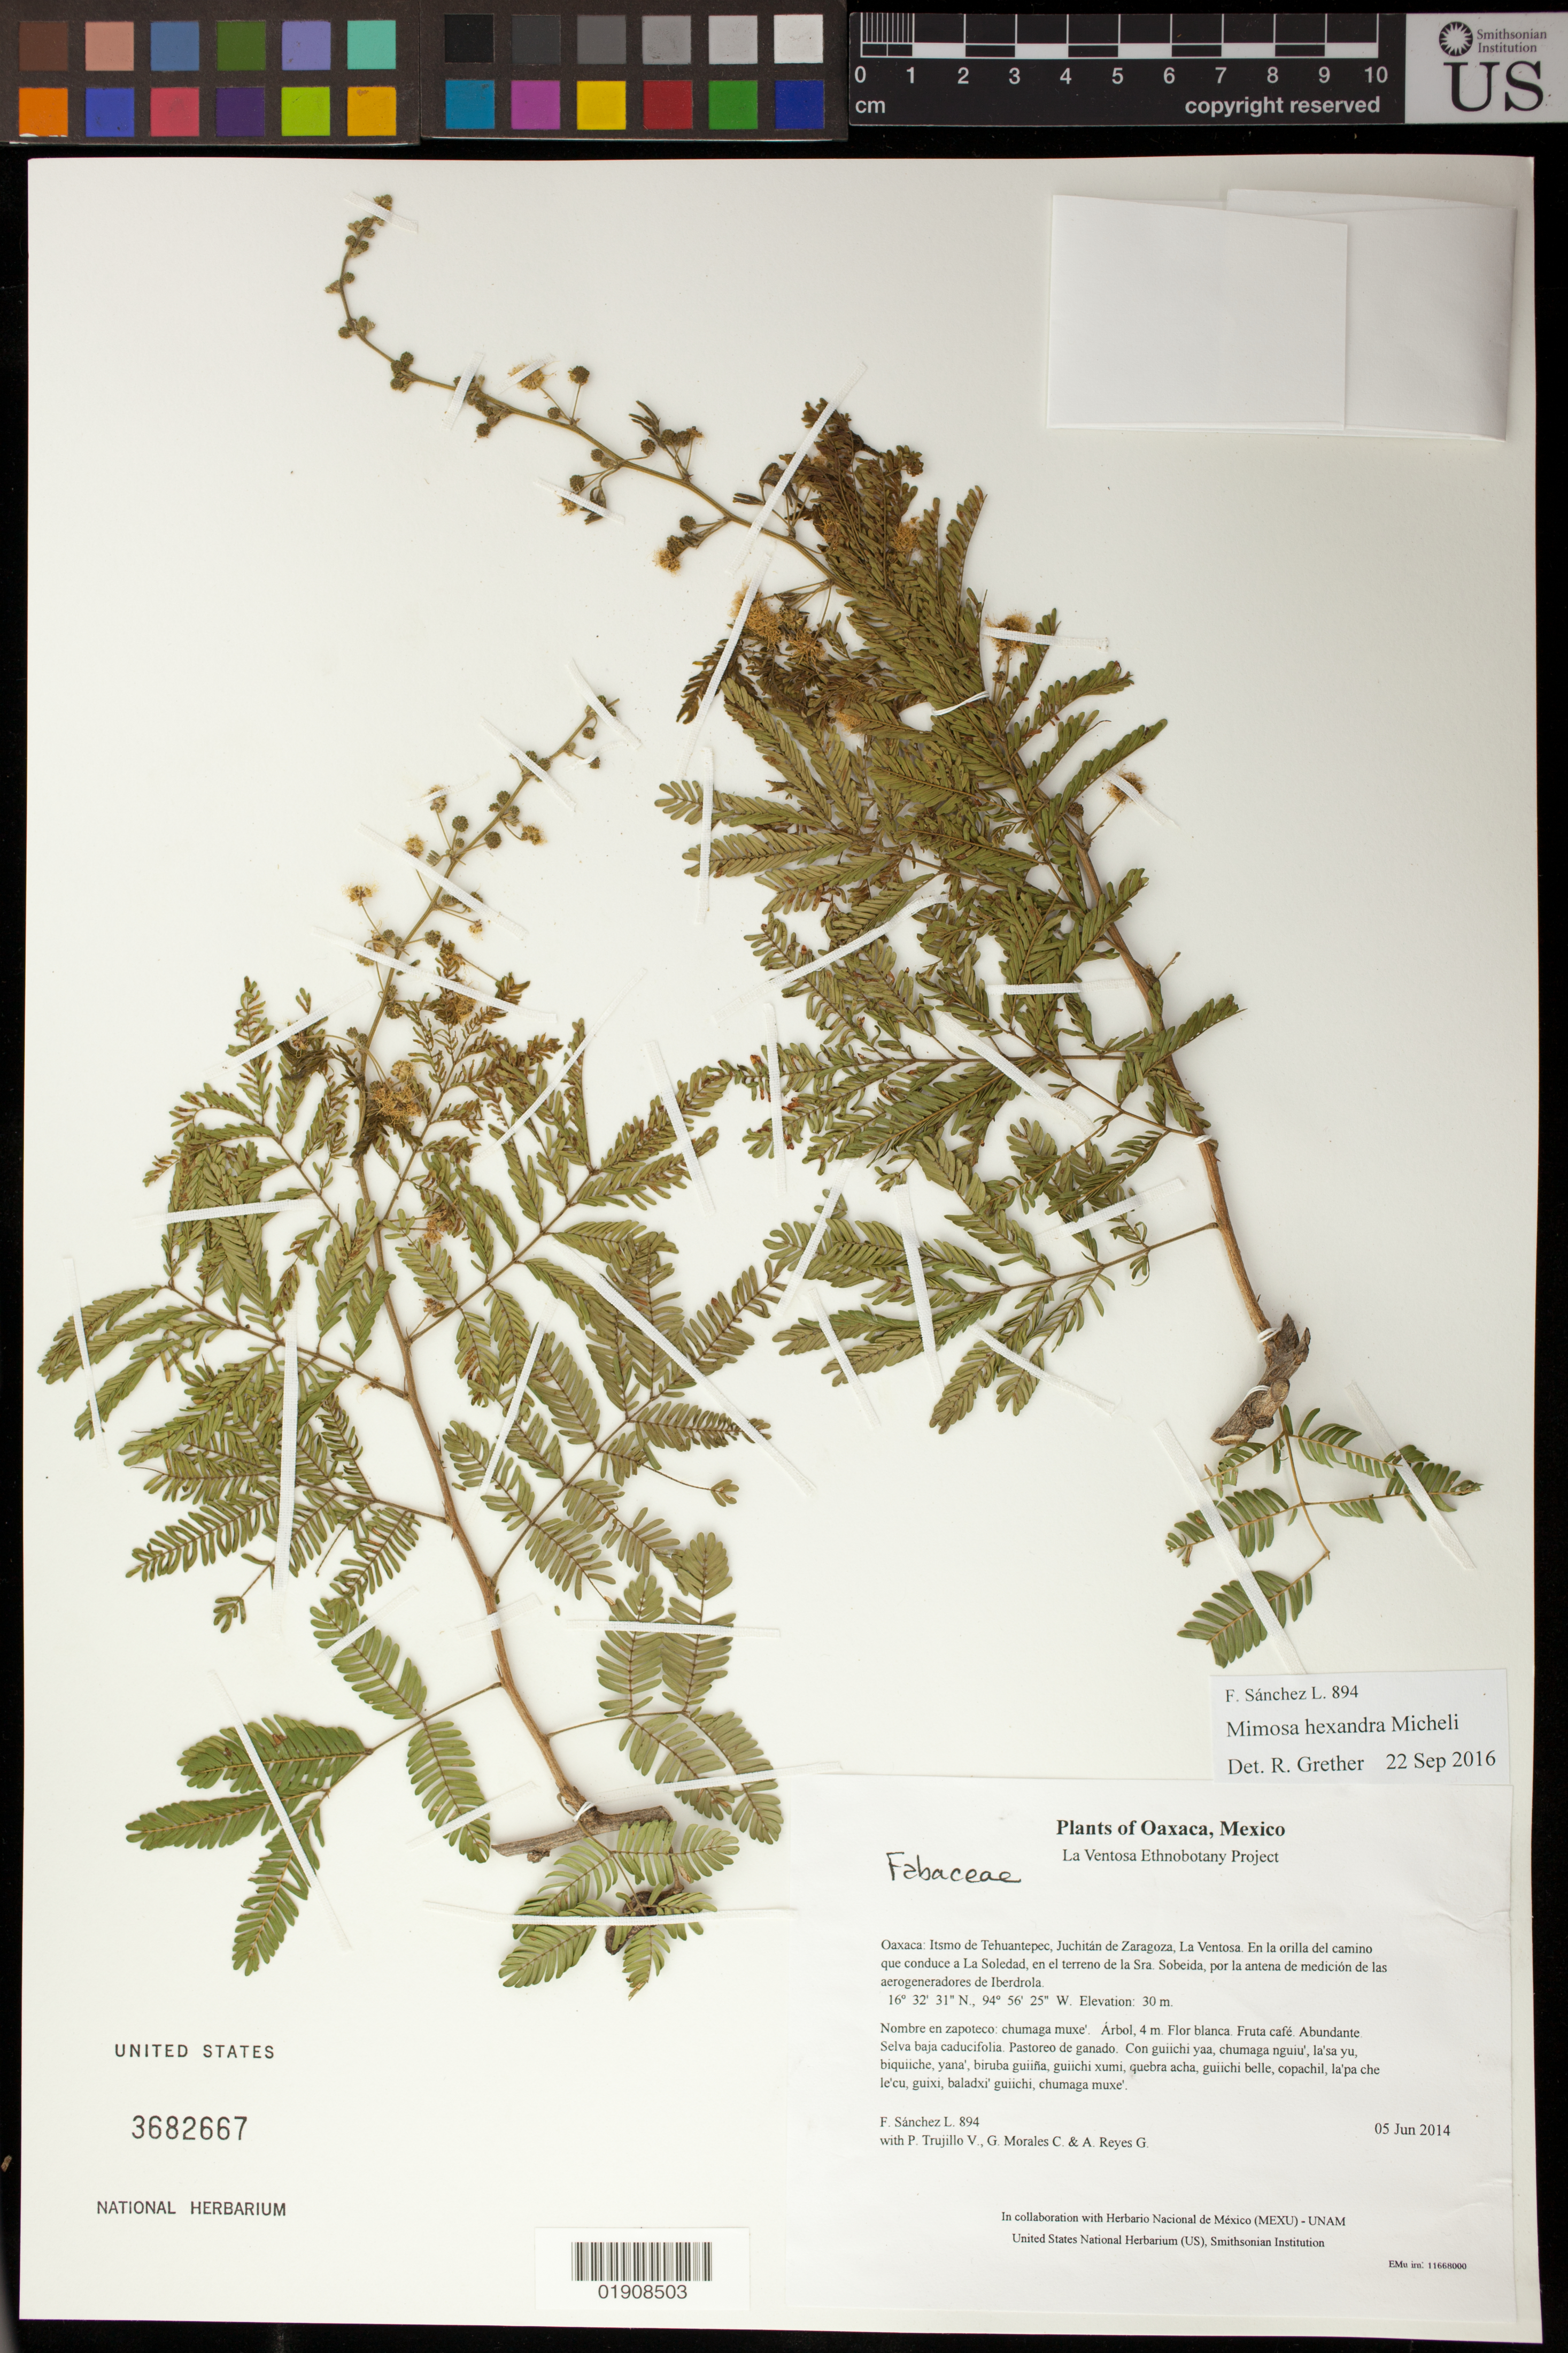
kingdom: Plantae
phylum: Tracheophyta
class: Magnoliopsida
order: Fabales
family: Fabaceae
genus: Mimosa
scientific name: Mimosa hexandra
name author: Micheli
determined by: Grether, R.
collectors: F. Sánchez L., P. Trujillo V., G. Morales C. & A. Reyes G.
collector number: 894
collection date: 2014-06-05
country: Mexico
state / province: Oaxaca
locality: Itsmo de Tehuantepec, Juchitán de Zaragoza, La Ventosa. En la orilla del camino que conduce a La Soledad, en el terreno de la Sra. Sobeida, por la antena de medición de las aerogeneradores de Iberdrola.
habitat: Selva baja caducifolia. Pastoreo de ganado.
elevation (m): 30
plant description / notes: MEXU; Yaga. 4 m. Guie' naquichi'. Cuaananaxhi namuu. Stale.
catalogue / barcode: US 3682667